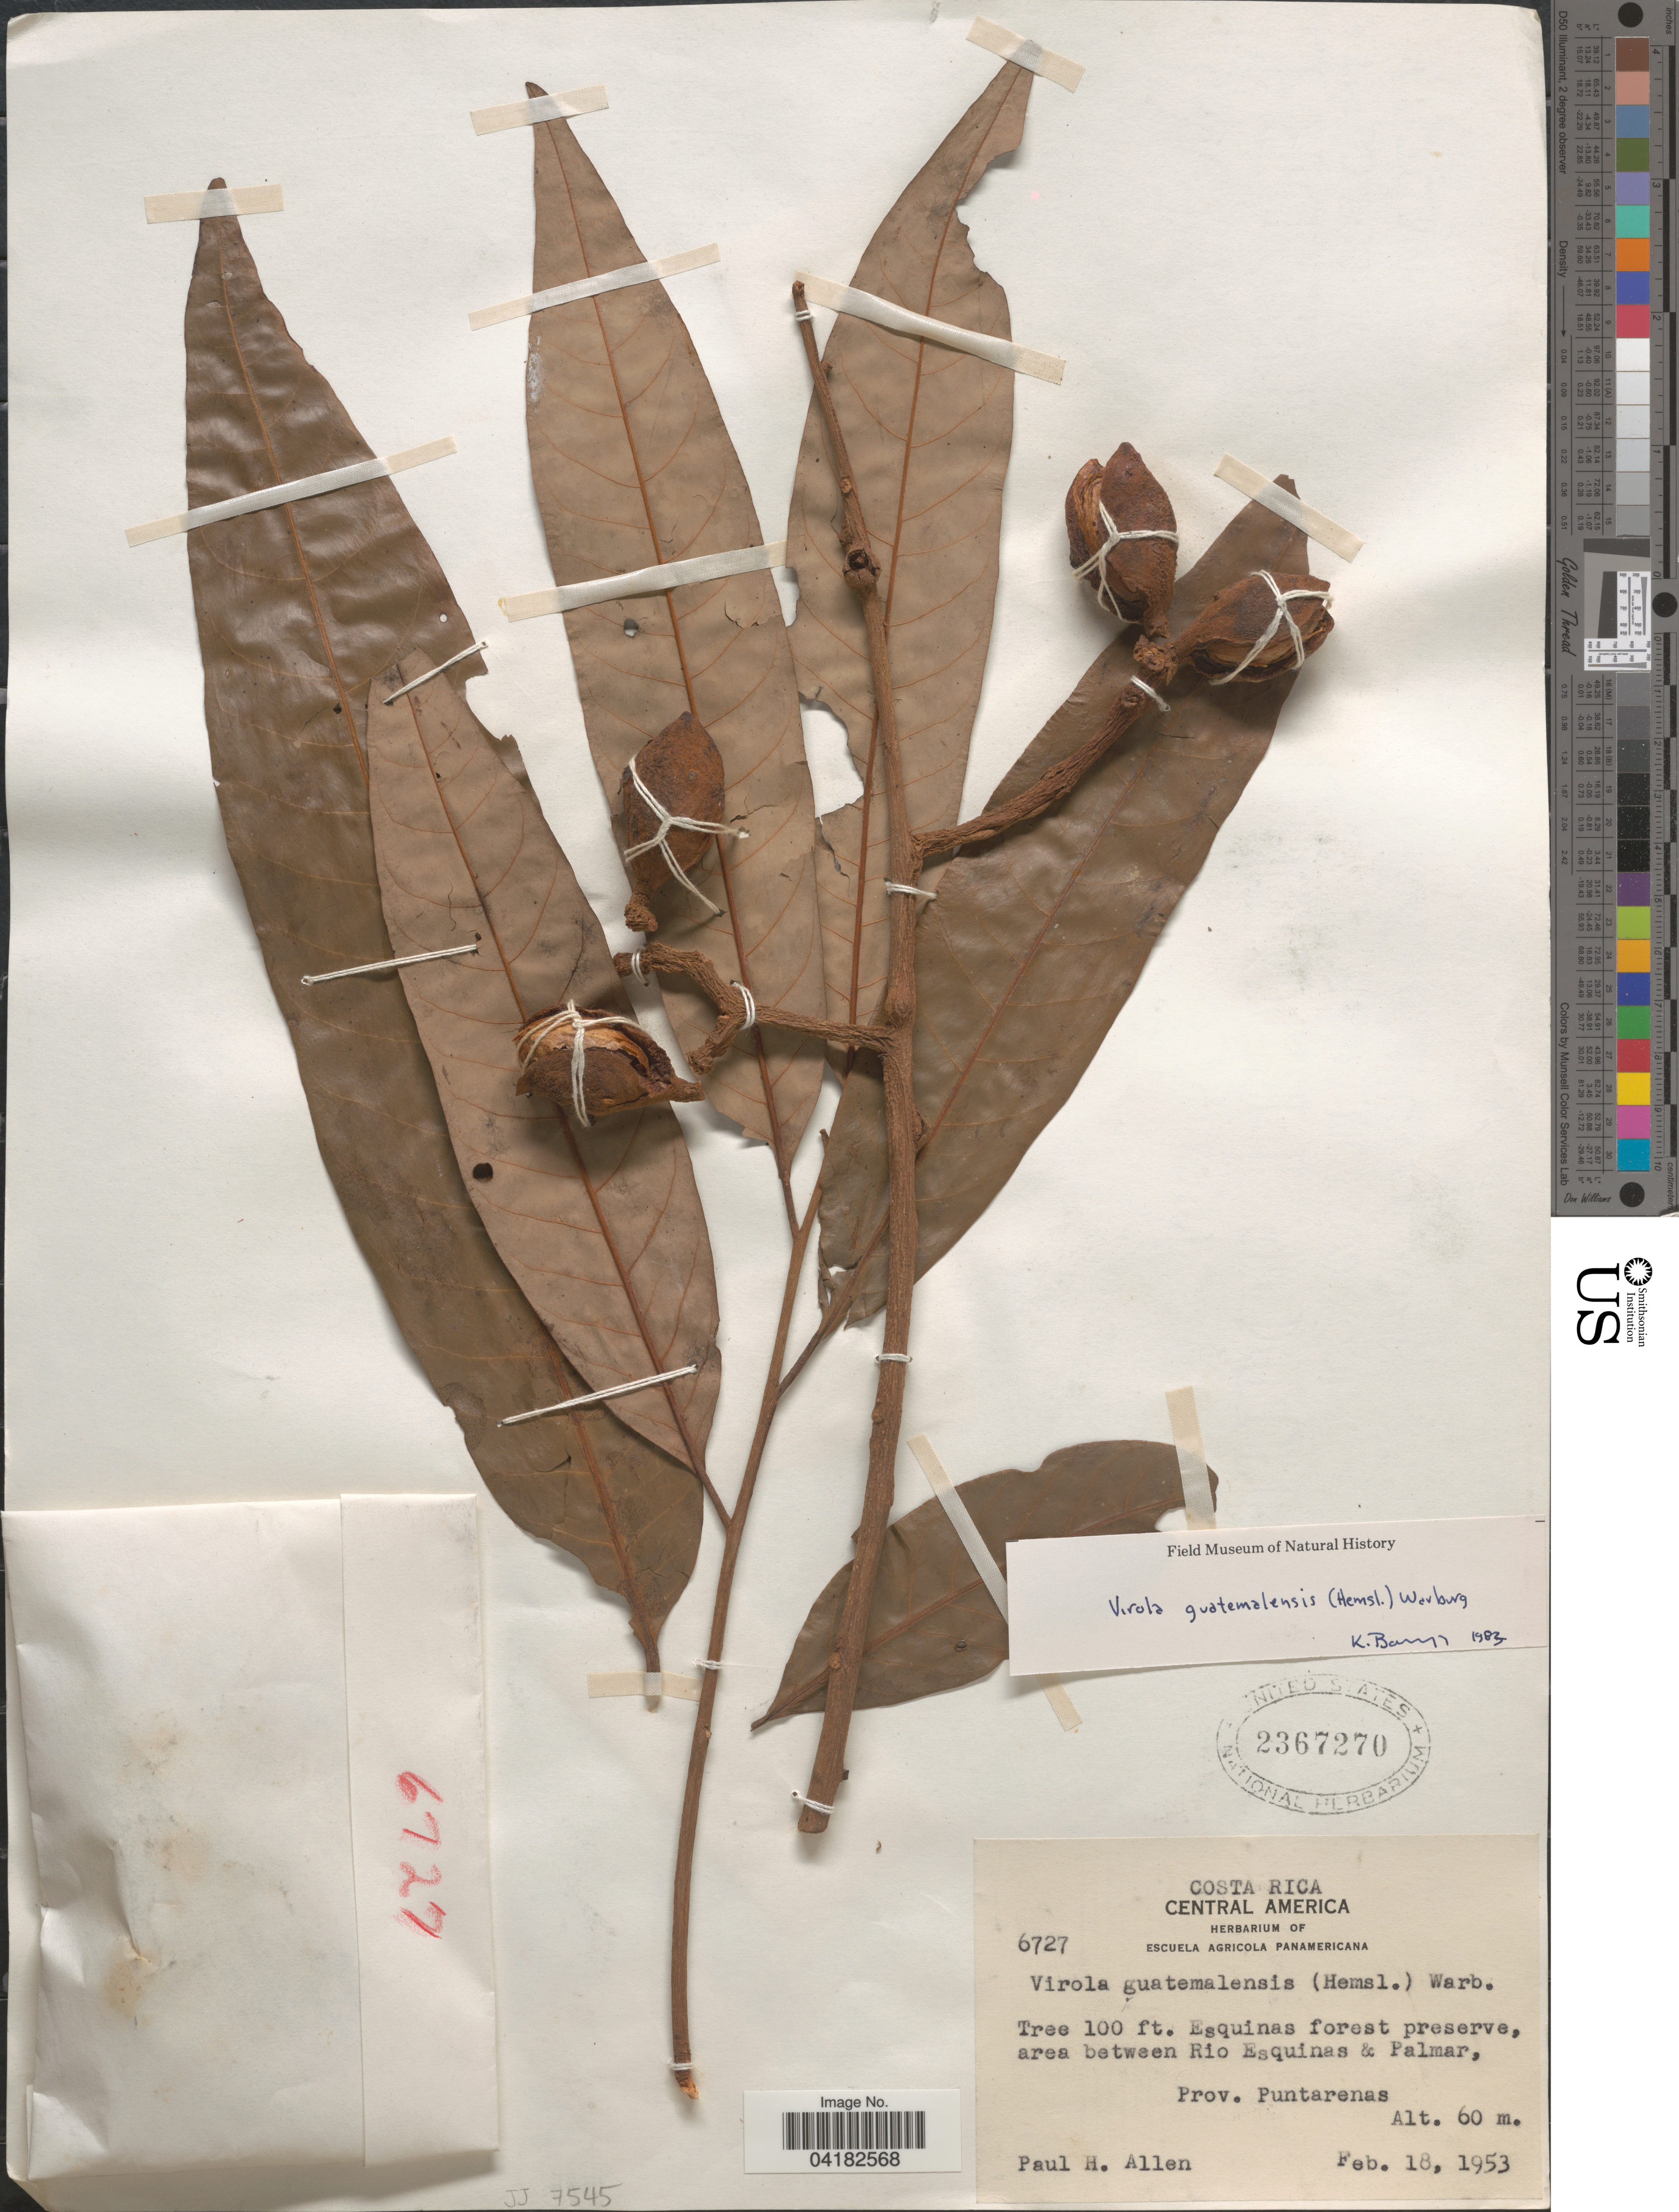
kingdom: Plantae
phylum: Tracheophyta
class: Magnoliopsida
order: Magnoliales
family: Myristicaceae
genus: Virola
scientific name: Virola guatemalensis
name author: (Hemsl.) Warb.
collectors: P. H. Allen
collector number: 6727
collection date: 1953-02-18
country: Costa Rica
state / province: Puntarenas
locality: Central America. Esquinas forest preserve, area between Rio Esquinas & Palmar.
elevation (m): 60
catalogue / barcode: US 2367270